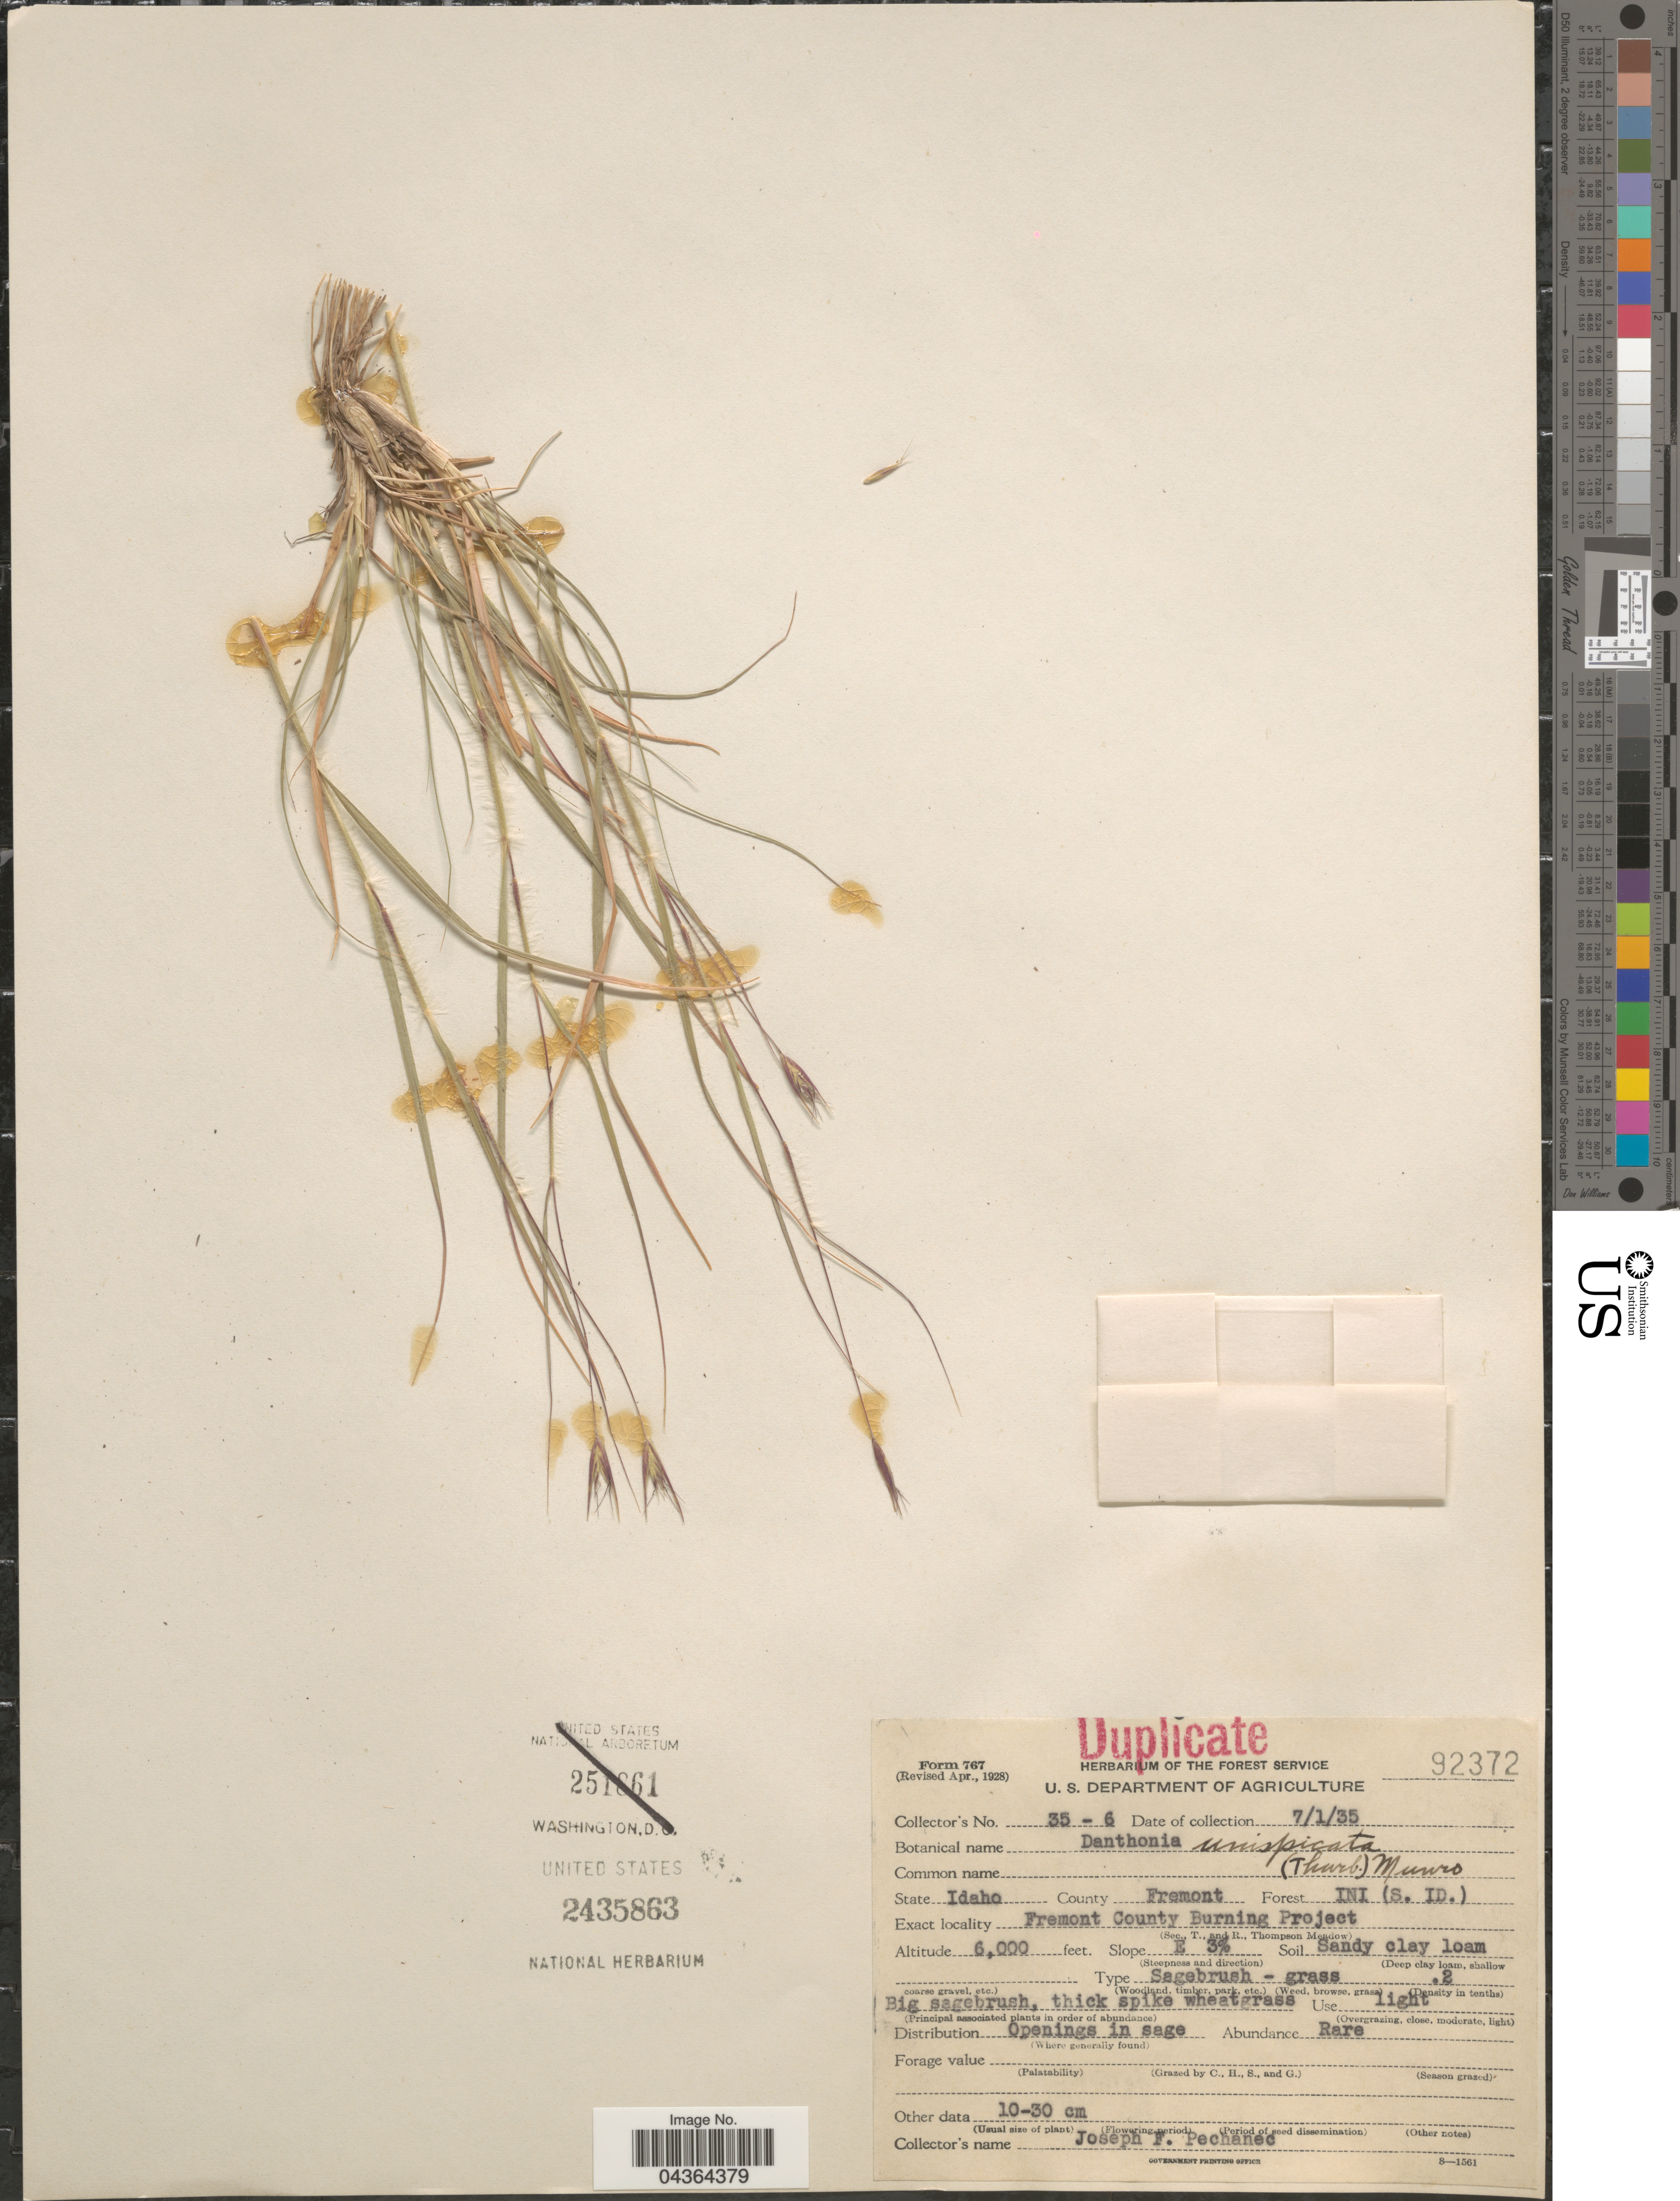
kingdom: Plantae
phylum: Tracheophyta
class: Liliopsida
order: Poales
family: Poaceae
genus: Danthonia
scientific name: Danthonia unispicata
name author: (Thurb.) Munro ex Macoun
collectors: J. Pechanec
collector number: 35 - 6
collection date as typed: Transcribed d/m/y: 1/7/35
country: United States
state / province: Idaho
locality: County Fremont. Forest INI (S. ID.). Fremont County Burning Project. Slope E 3%.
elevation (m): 1829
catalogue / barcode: US 2435863